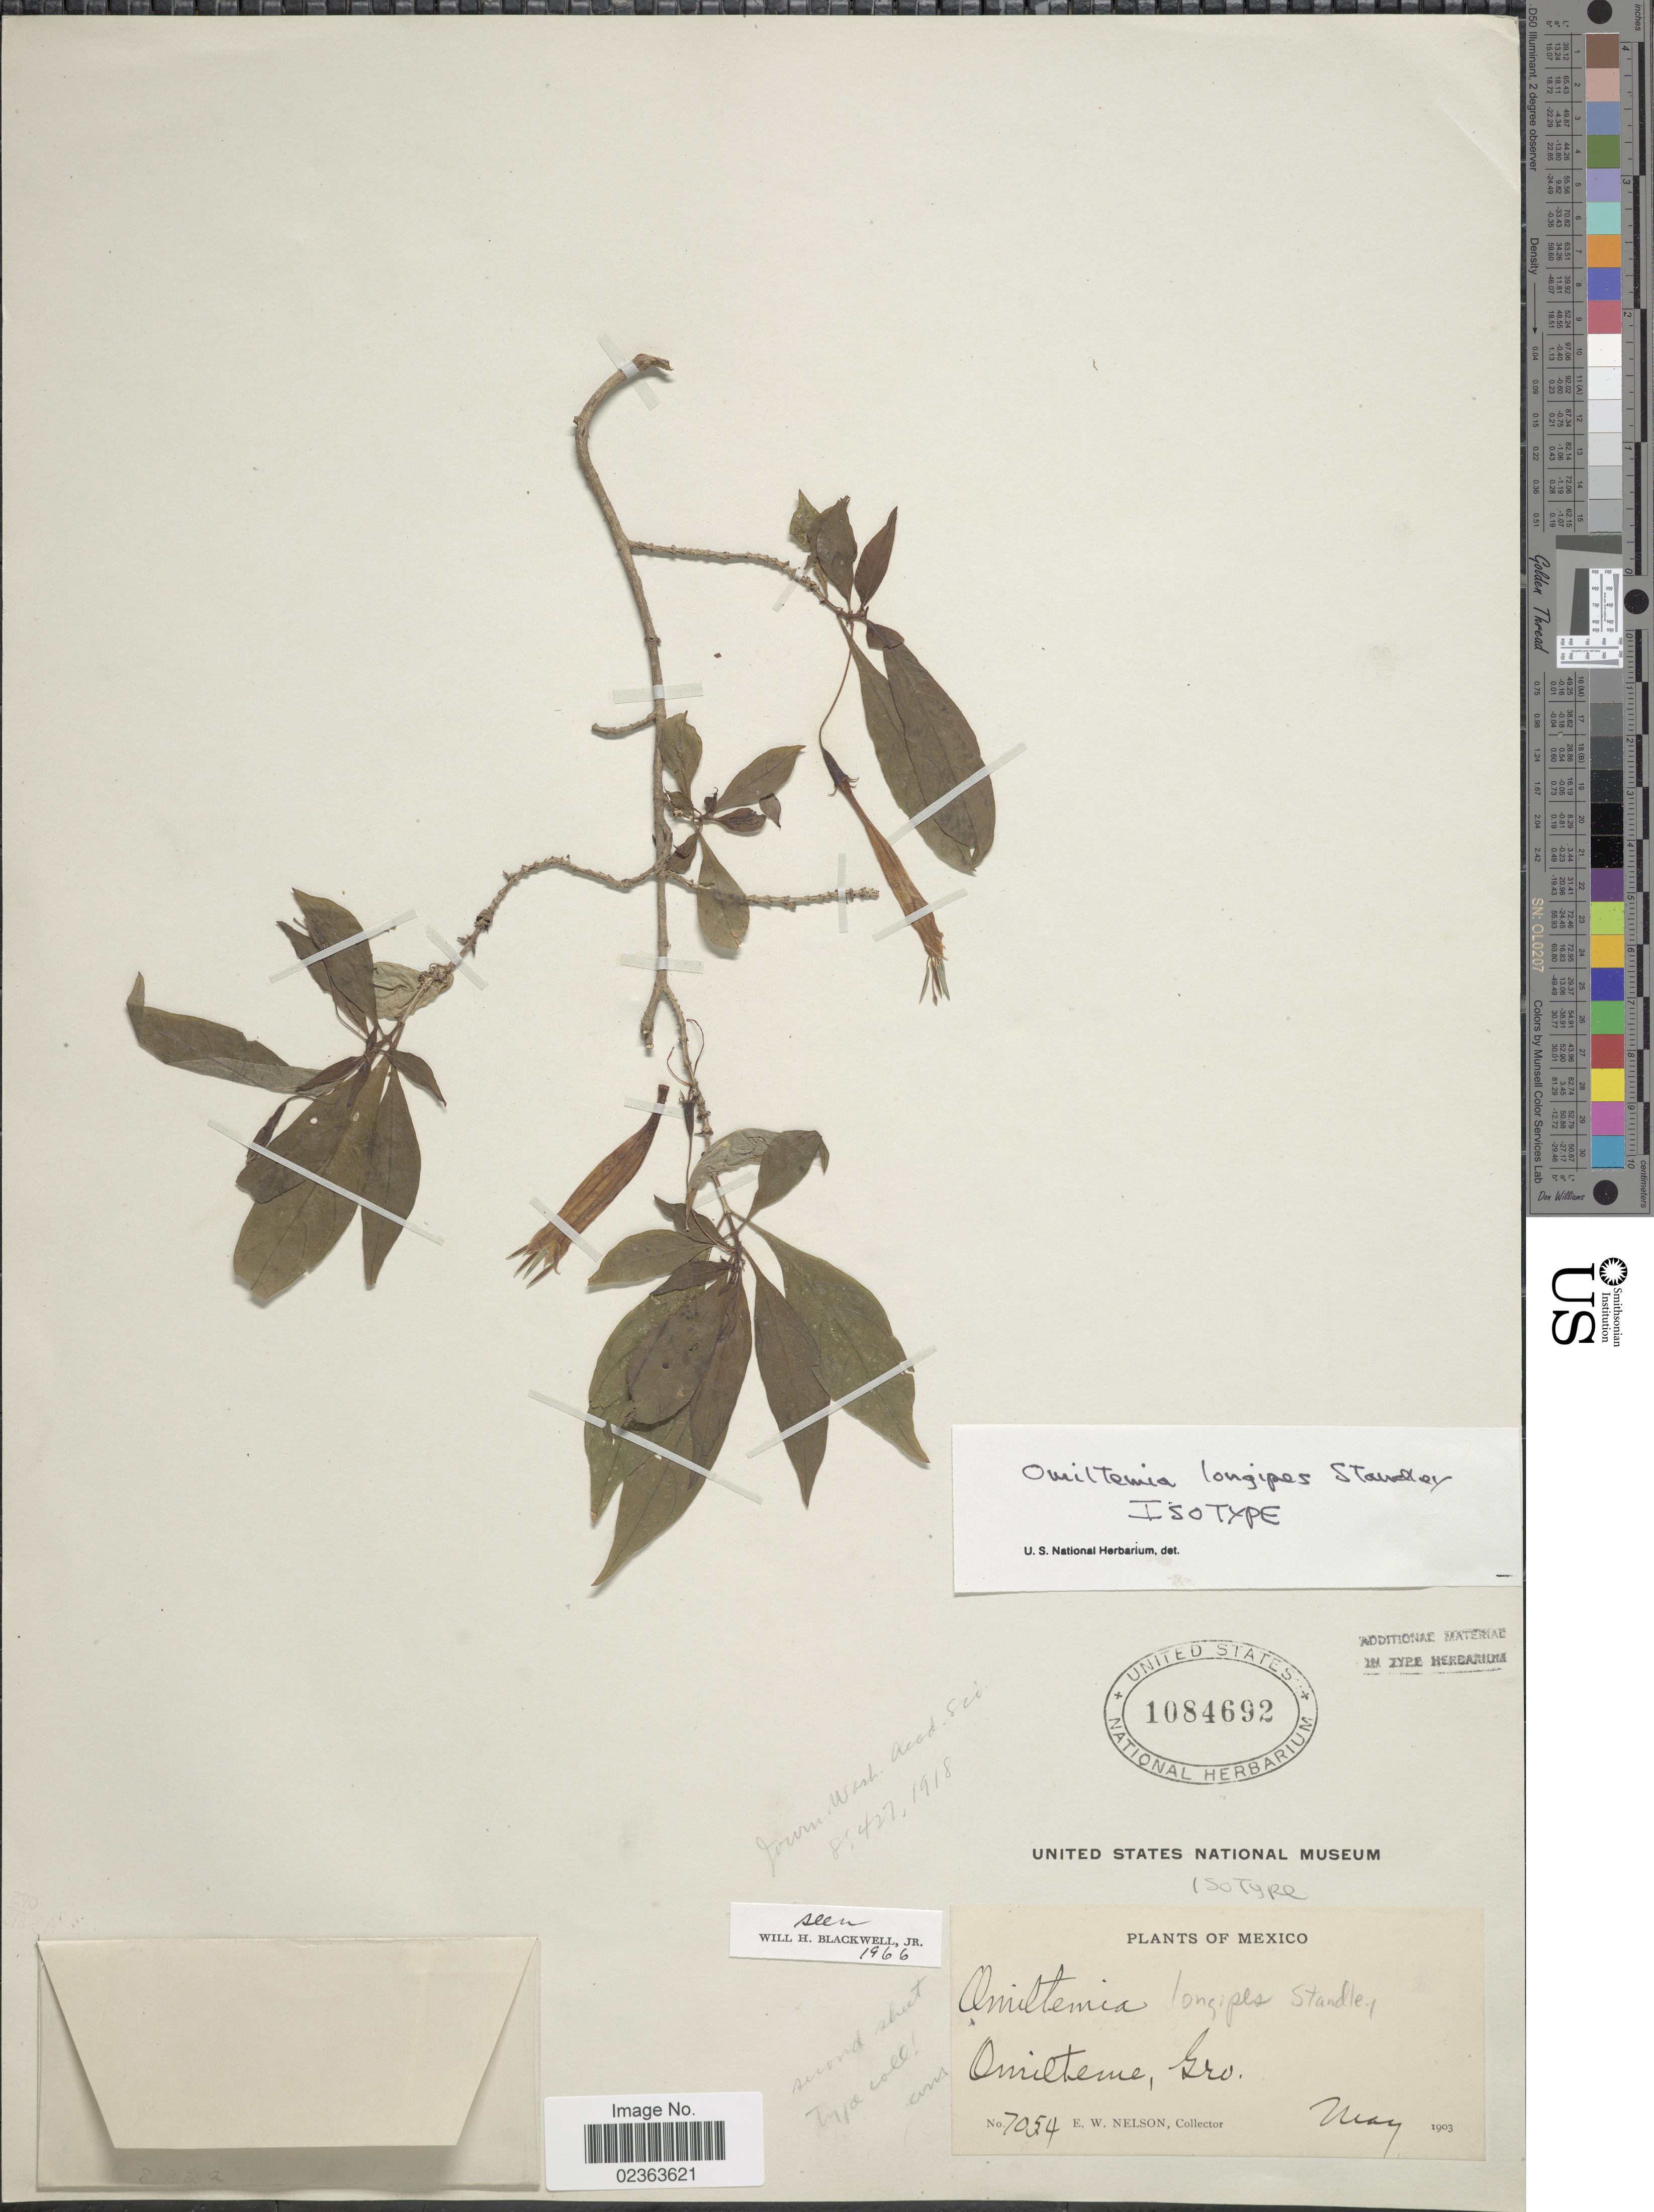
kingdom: Plantae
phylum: Tracheophyta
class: Magnoliopsida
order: Gentianales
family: Rubiaceae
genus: Omiltemia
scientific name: Omiltemia longipes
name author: Standl.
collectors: E. W. Nelson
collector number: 7054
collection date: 1903-05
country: Mexico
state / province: Guerrero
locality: Omilteme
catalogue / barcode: US 1084692